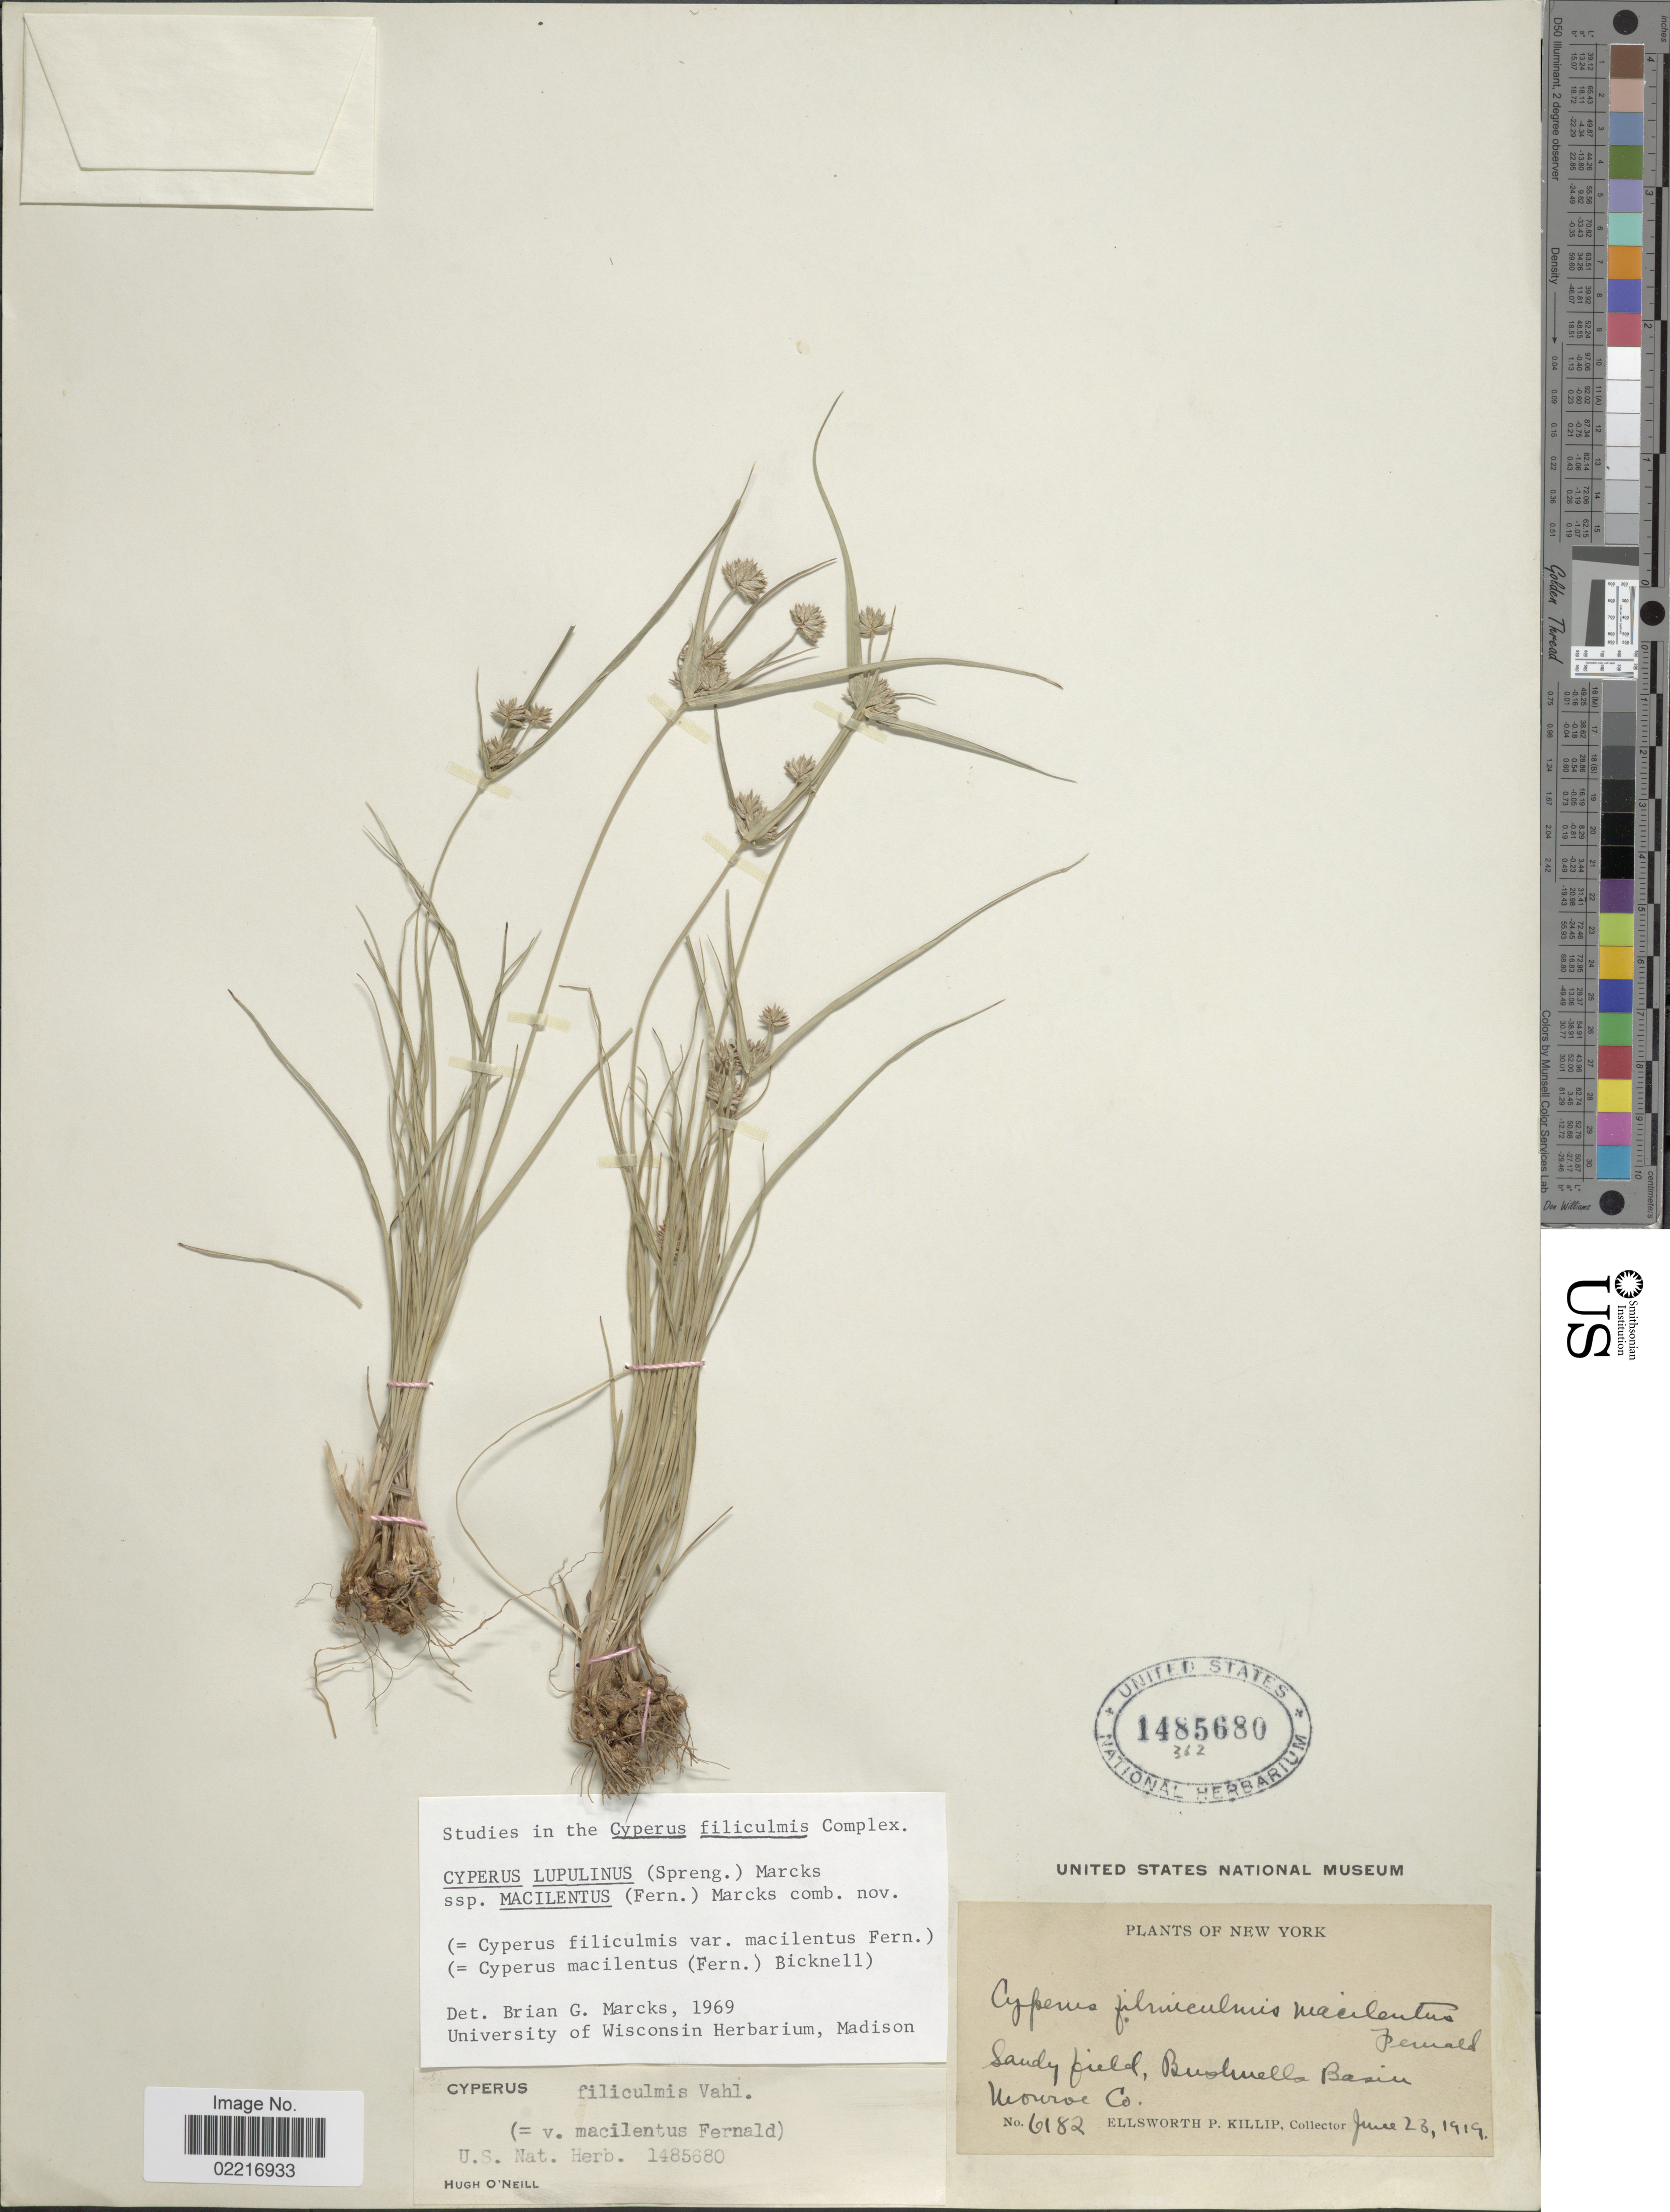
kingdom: Plantae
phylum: Tracheophyta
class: Liliopsida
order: Poales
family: Cyperaceae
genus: Cyperus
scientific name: Cyperus lupulinus subsp. macilentus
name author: (Fernald) Marcks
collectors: E. P. Killip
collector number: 6182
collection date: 1919-06-23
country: United States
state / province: New York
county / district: Monroe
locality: Bushnell Basin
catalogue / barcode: US 1485680